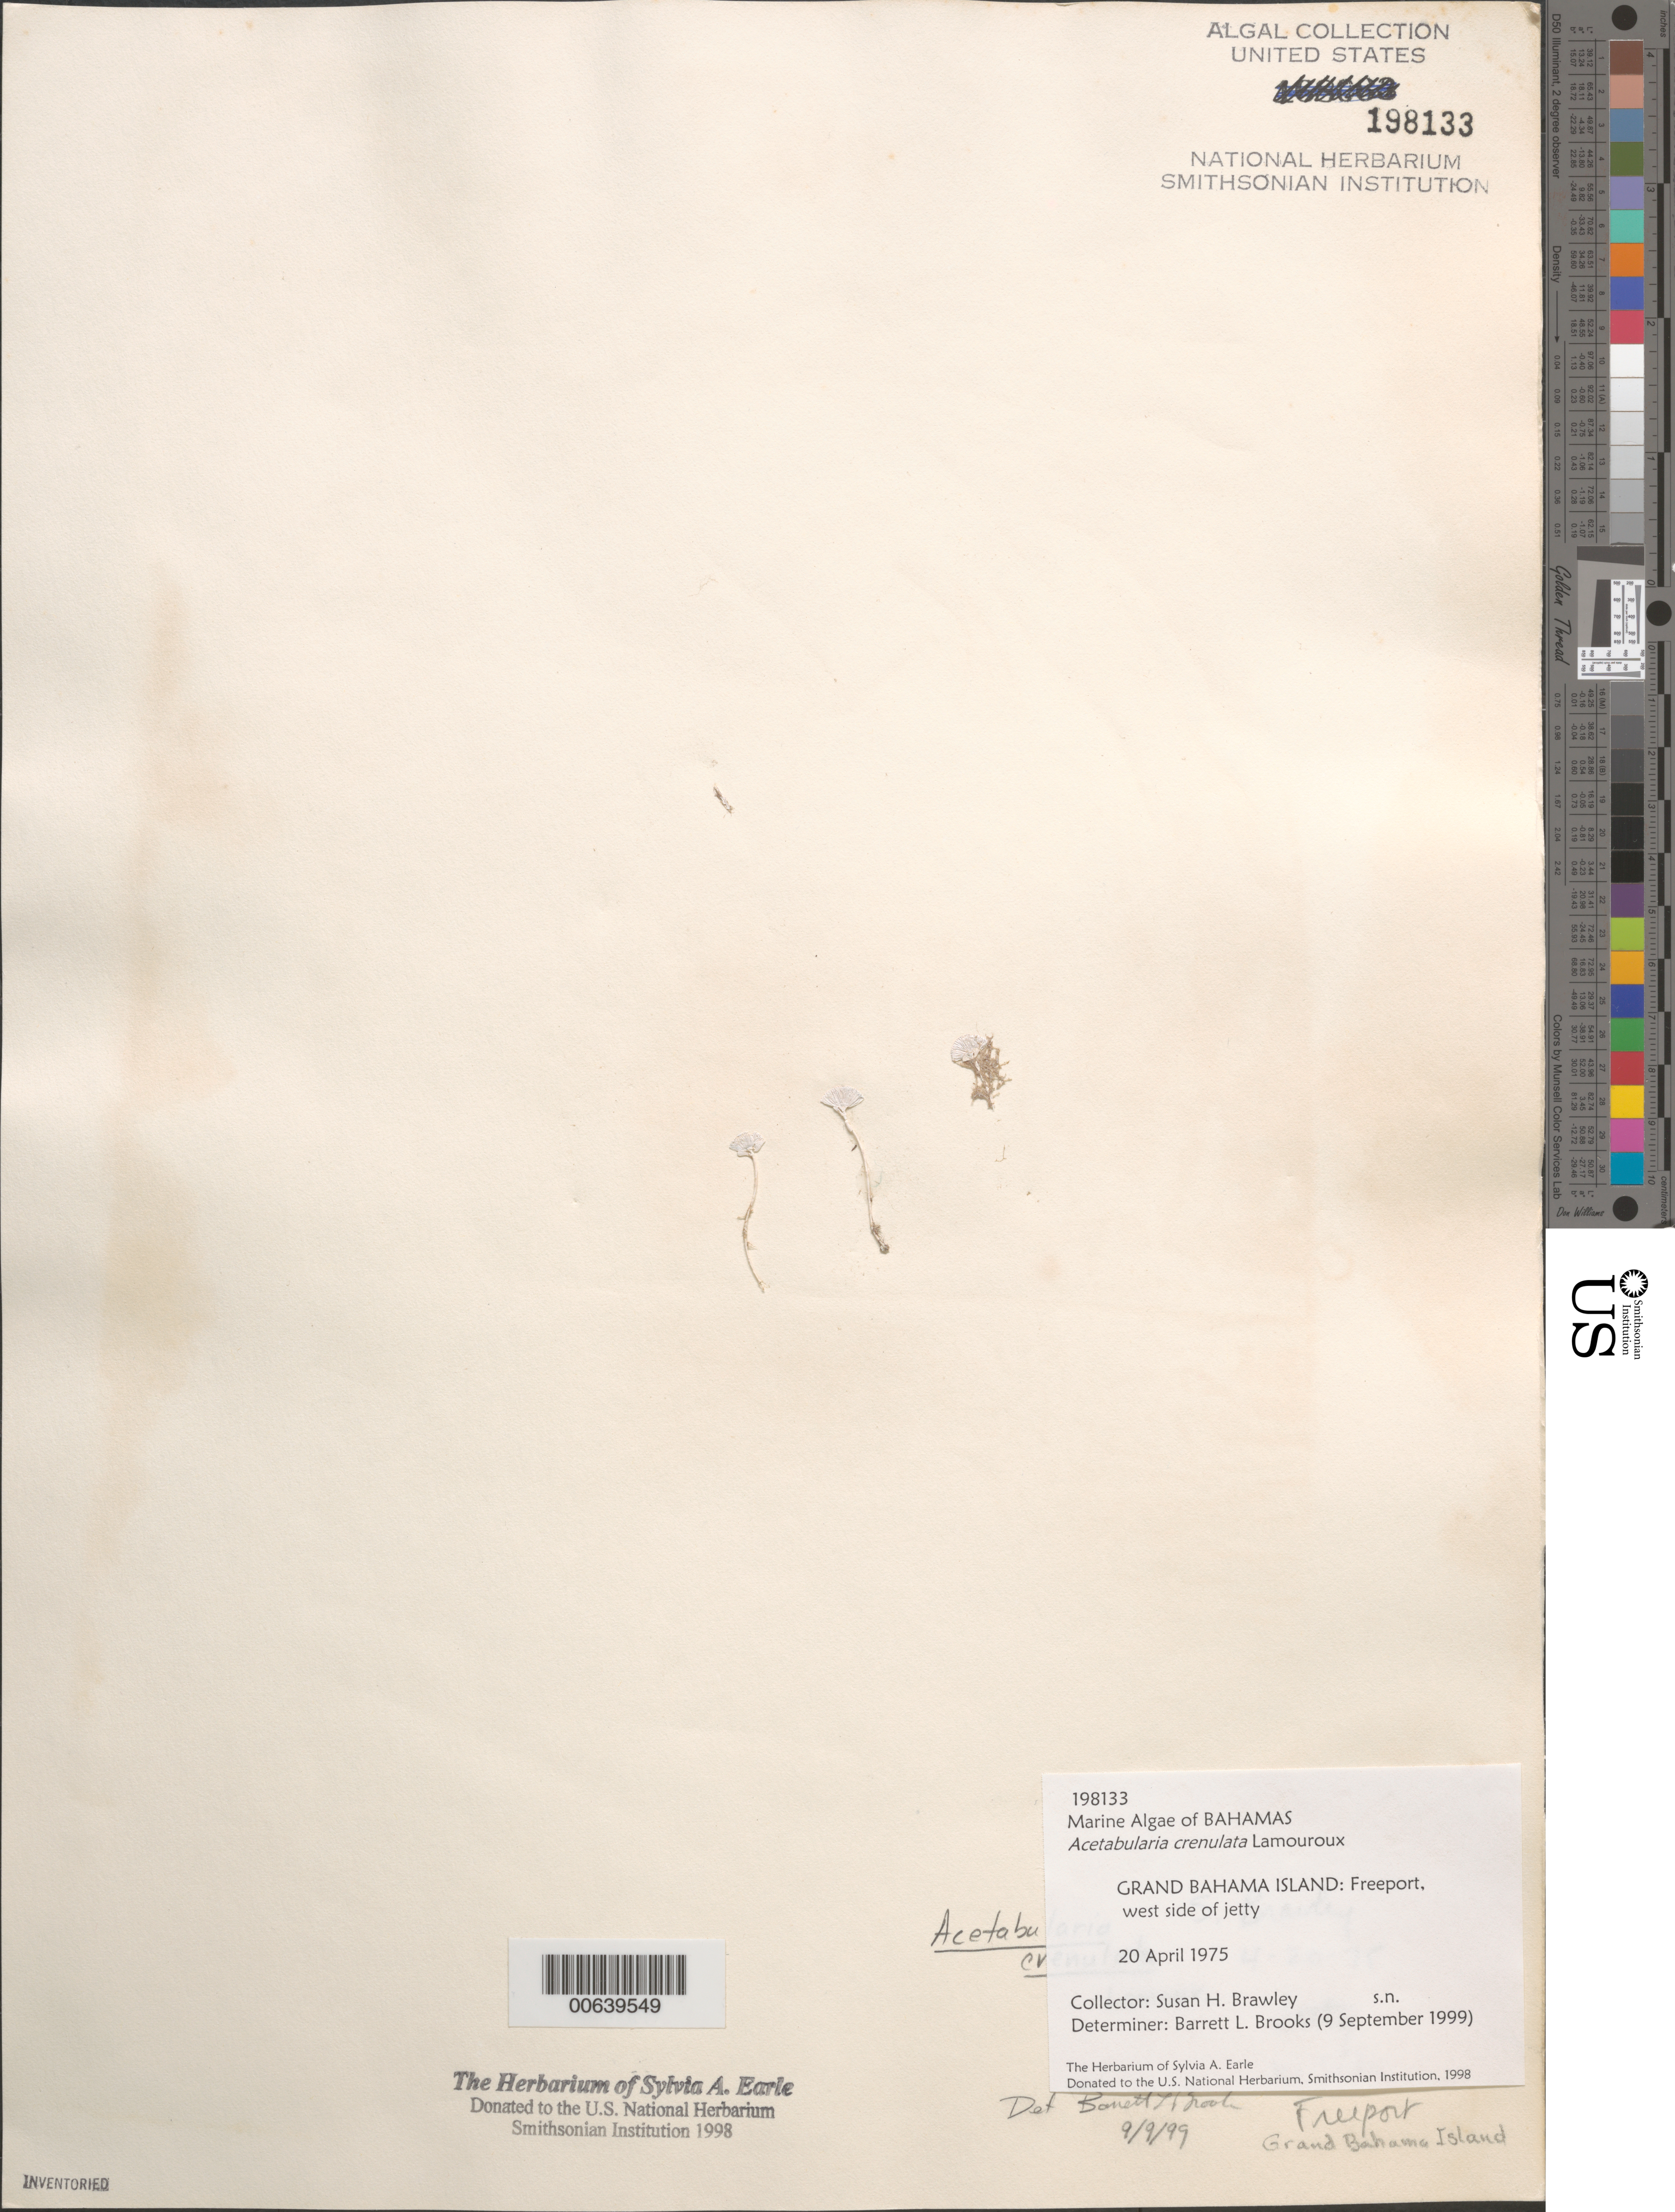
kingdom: Plantae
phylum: Chlorophyta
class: Ulvophyceae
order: Dasycladales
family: Polyphysaceae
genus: Acetabularia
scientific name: Acetabularia acetabulum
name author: J.V.Lamouroux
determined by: Brooks, B. L., (BOT), Smithsonian Institution - National Museum of Natural History (UNITED STATES)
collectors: S. Brawley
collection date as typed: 20 Apr 1975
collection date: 1975-04-20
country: Bahamas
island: Grand Bahama Island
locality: Freeport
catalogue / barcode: US 198133